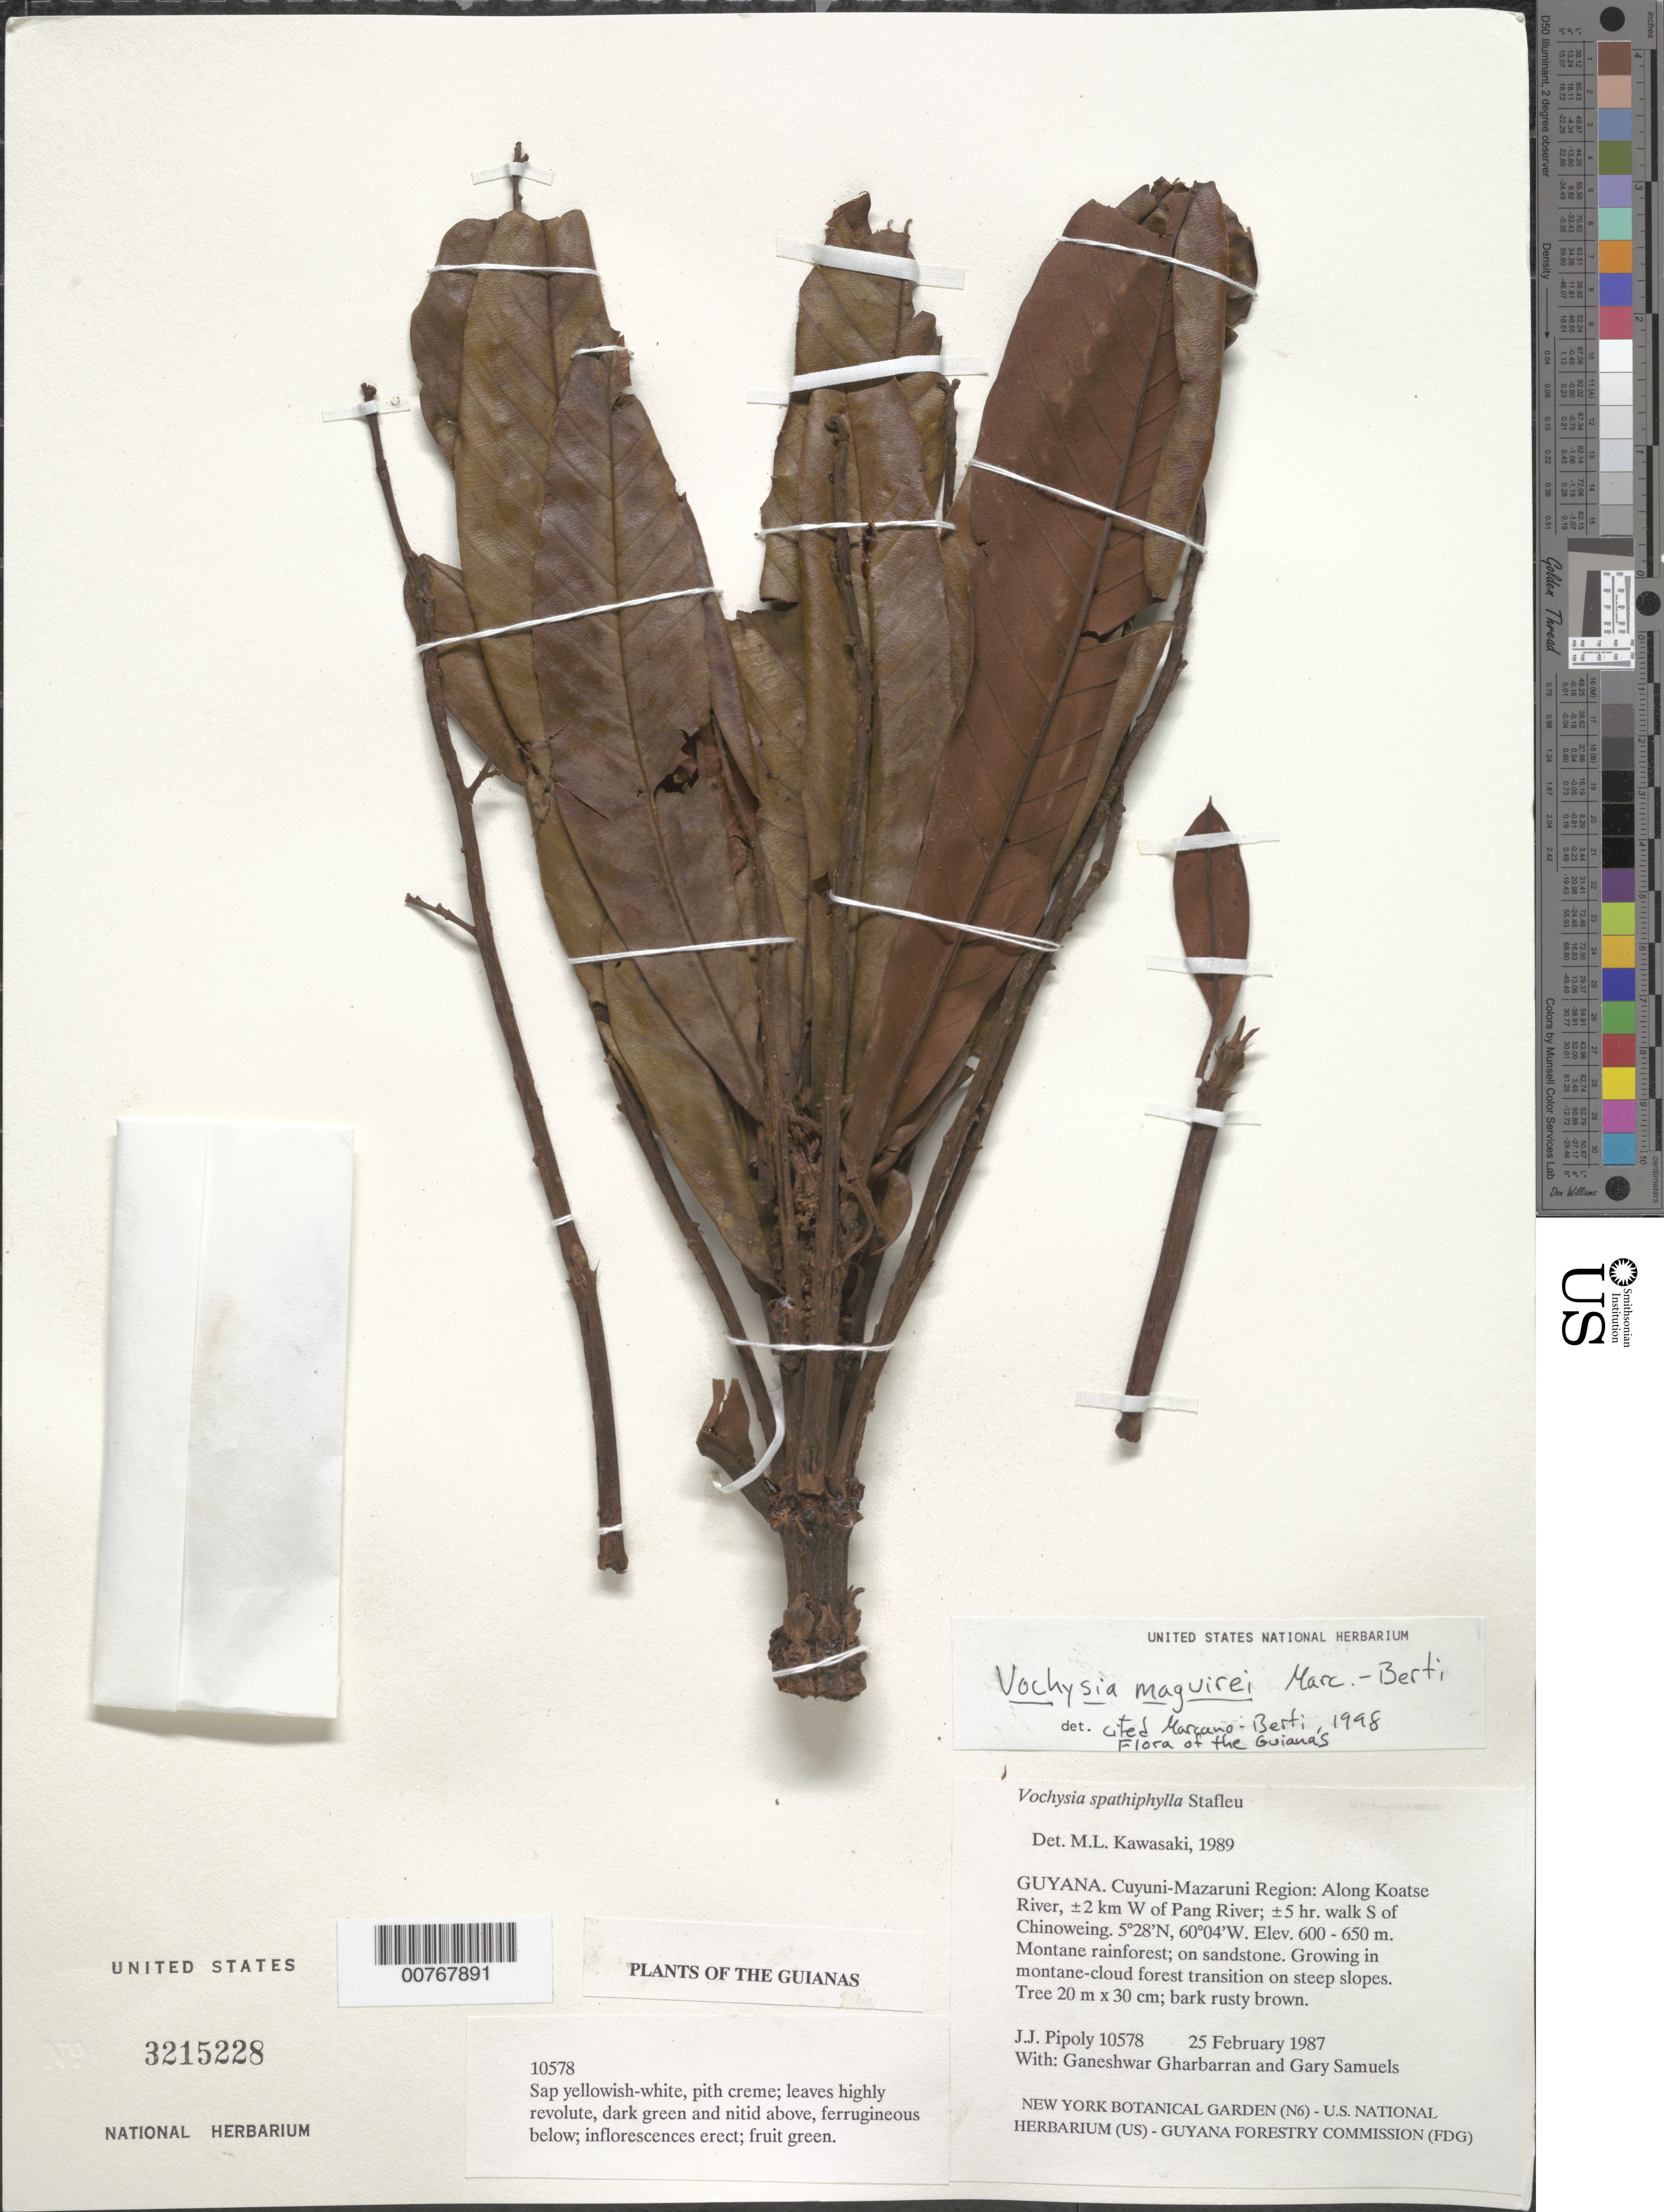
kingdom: Plantae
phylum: Tracheophyta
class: Magnoliopsida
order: Myrtales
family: Vochysiaceae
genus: Vochysia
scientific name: Vochysia maguirei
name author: Marc.-Berti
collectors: J. J. Pipoly, G. Gharbarran & G. Samuels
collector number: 10578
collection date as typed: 25 February 1987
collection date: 1987-02-25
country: Guyana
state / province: Cuyuni-Mazaruni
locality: Along Koatse River, ±2 km W of Pong River; ±5 hr. walk S of Chinoweing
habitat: Montane rainforest; on sandstone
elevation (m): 600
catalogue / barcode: US 3215228